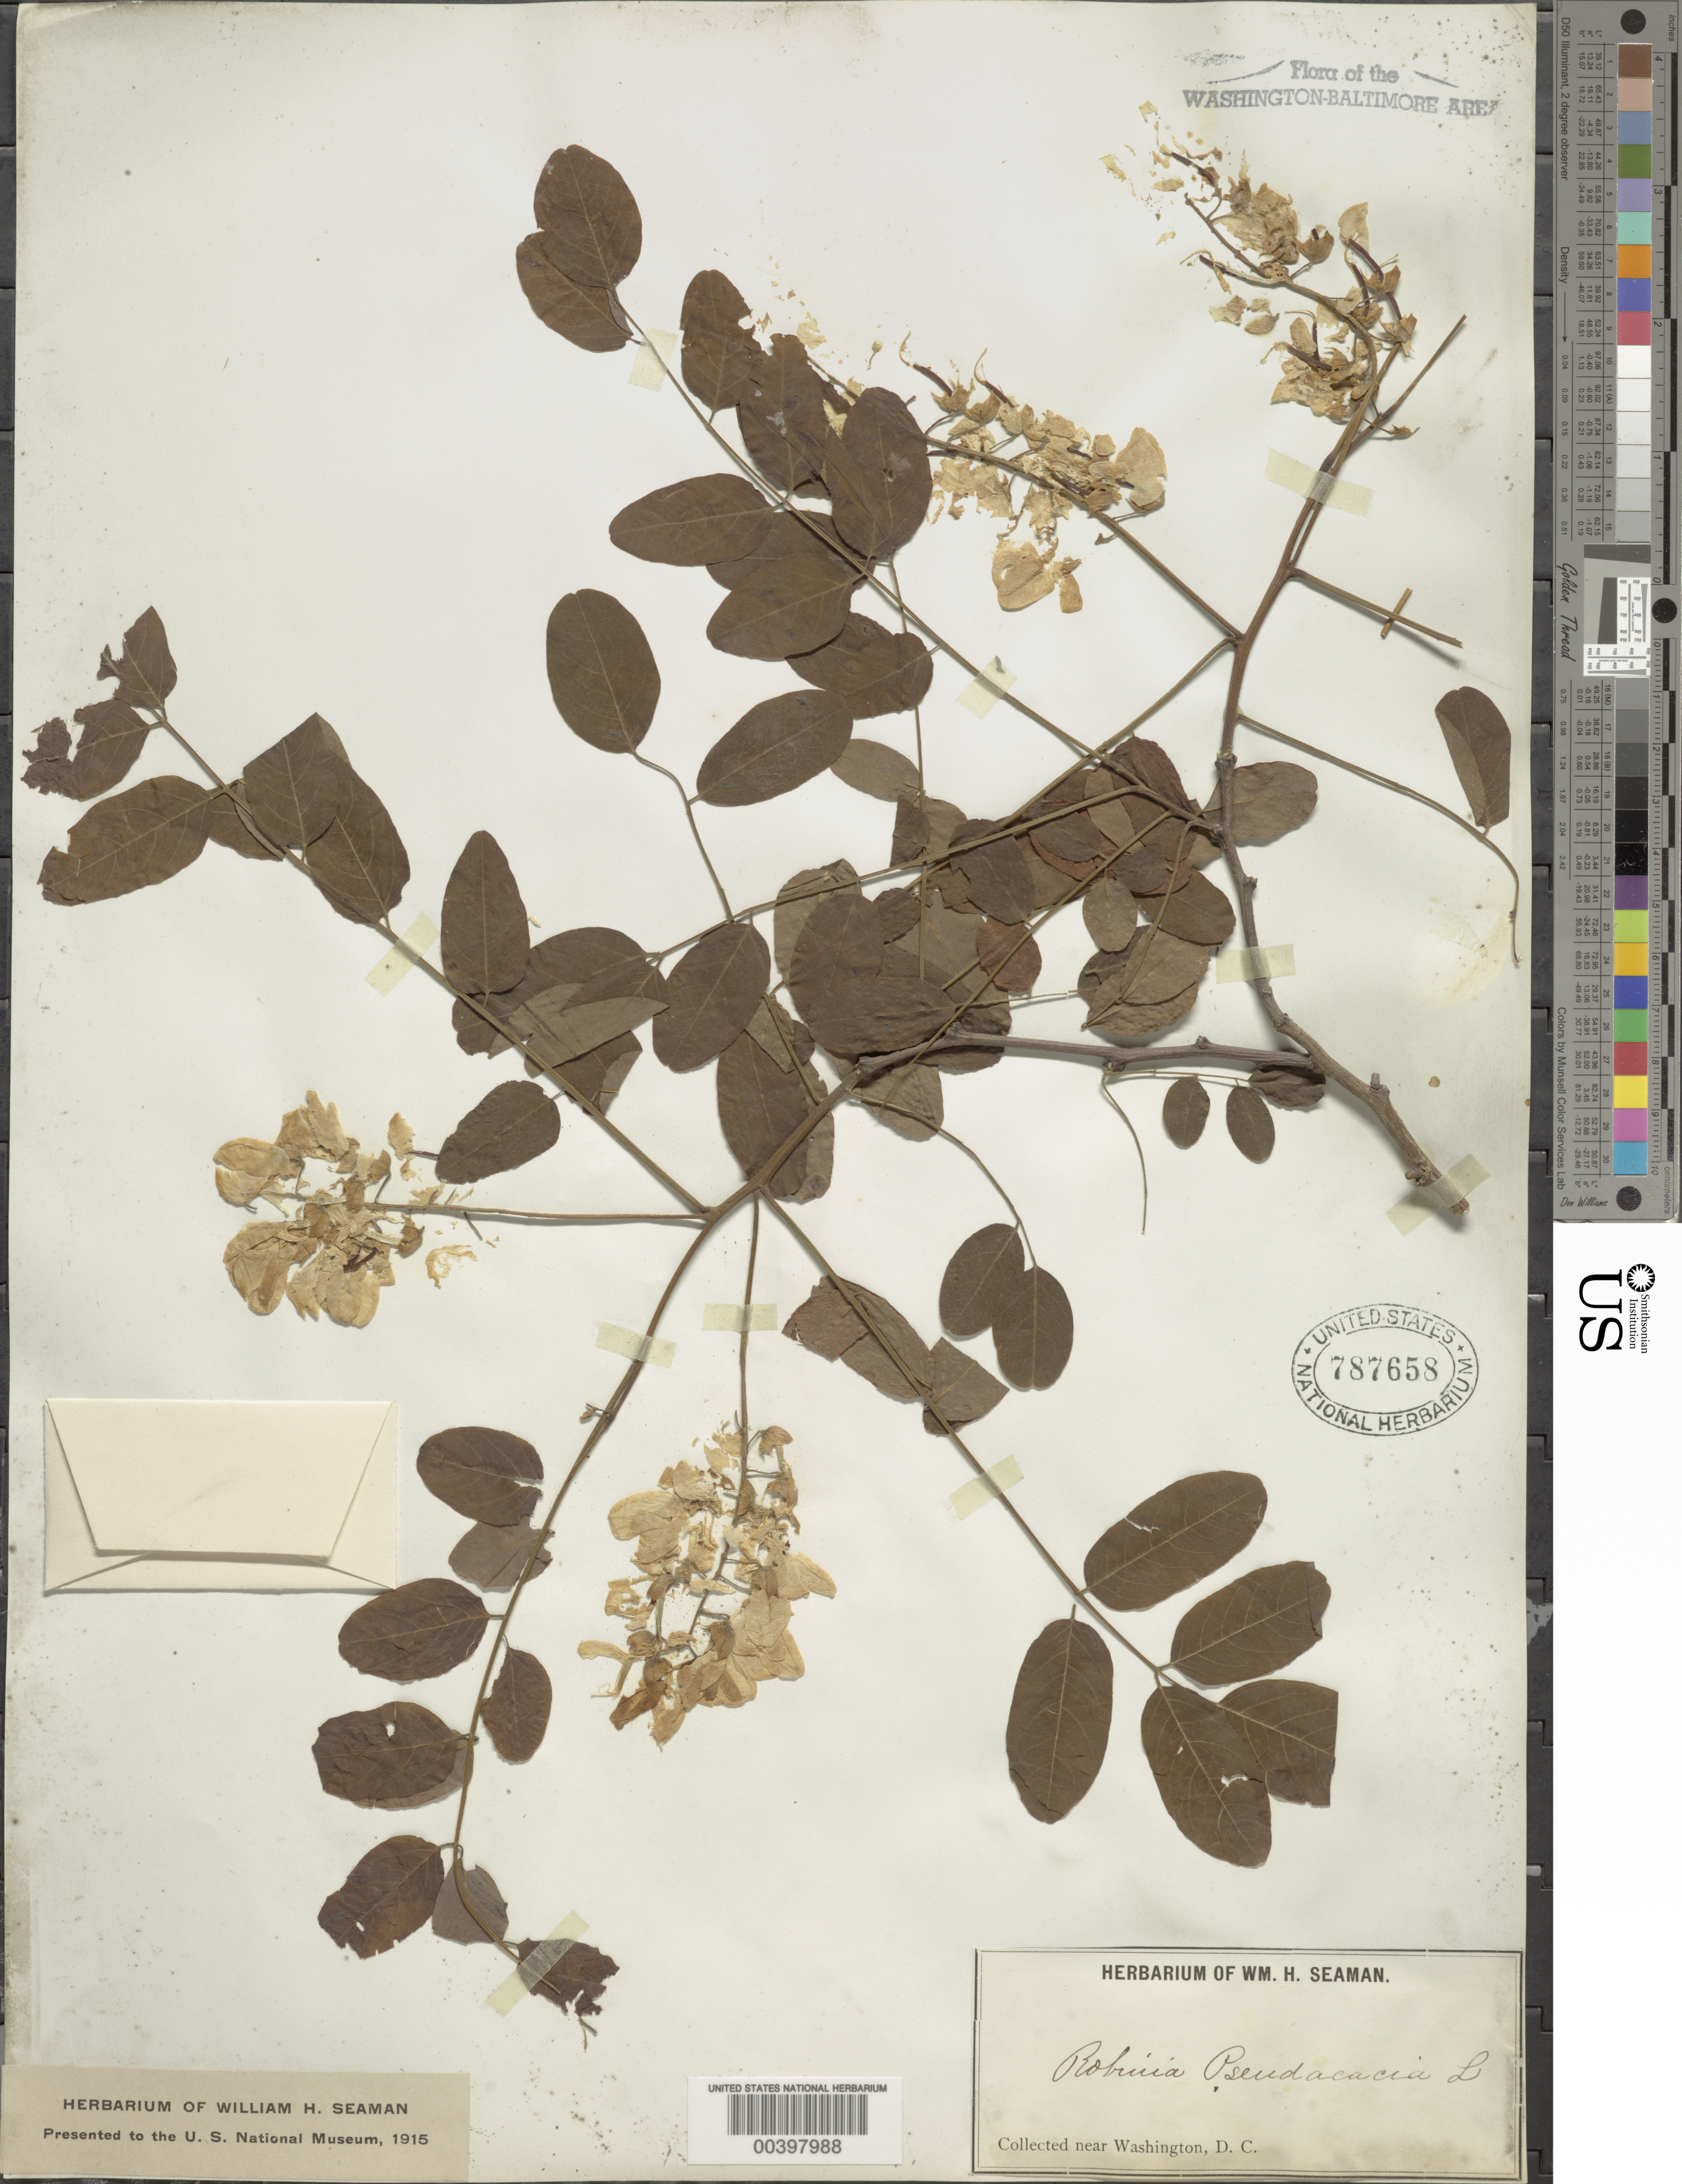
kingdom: Plantae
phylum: Tracheophyta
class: Magnoliopsida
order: Fabales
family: Fabaceae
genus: Robinia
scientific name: Robinia pseudoacacia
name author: L.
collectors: W. Seaman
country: United States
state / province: District of Columbia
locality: Washington DC area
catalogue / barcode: US 787658